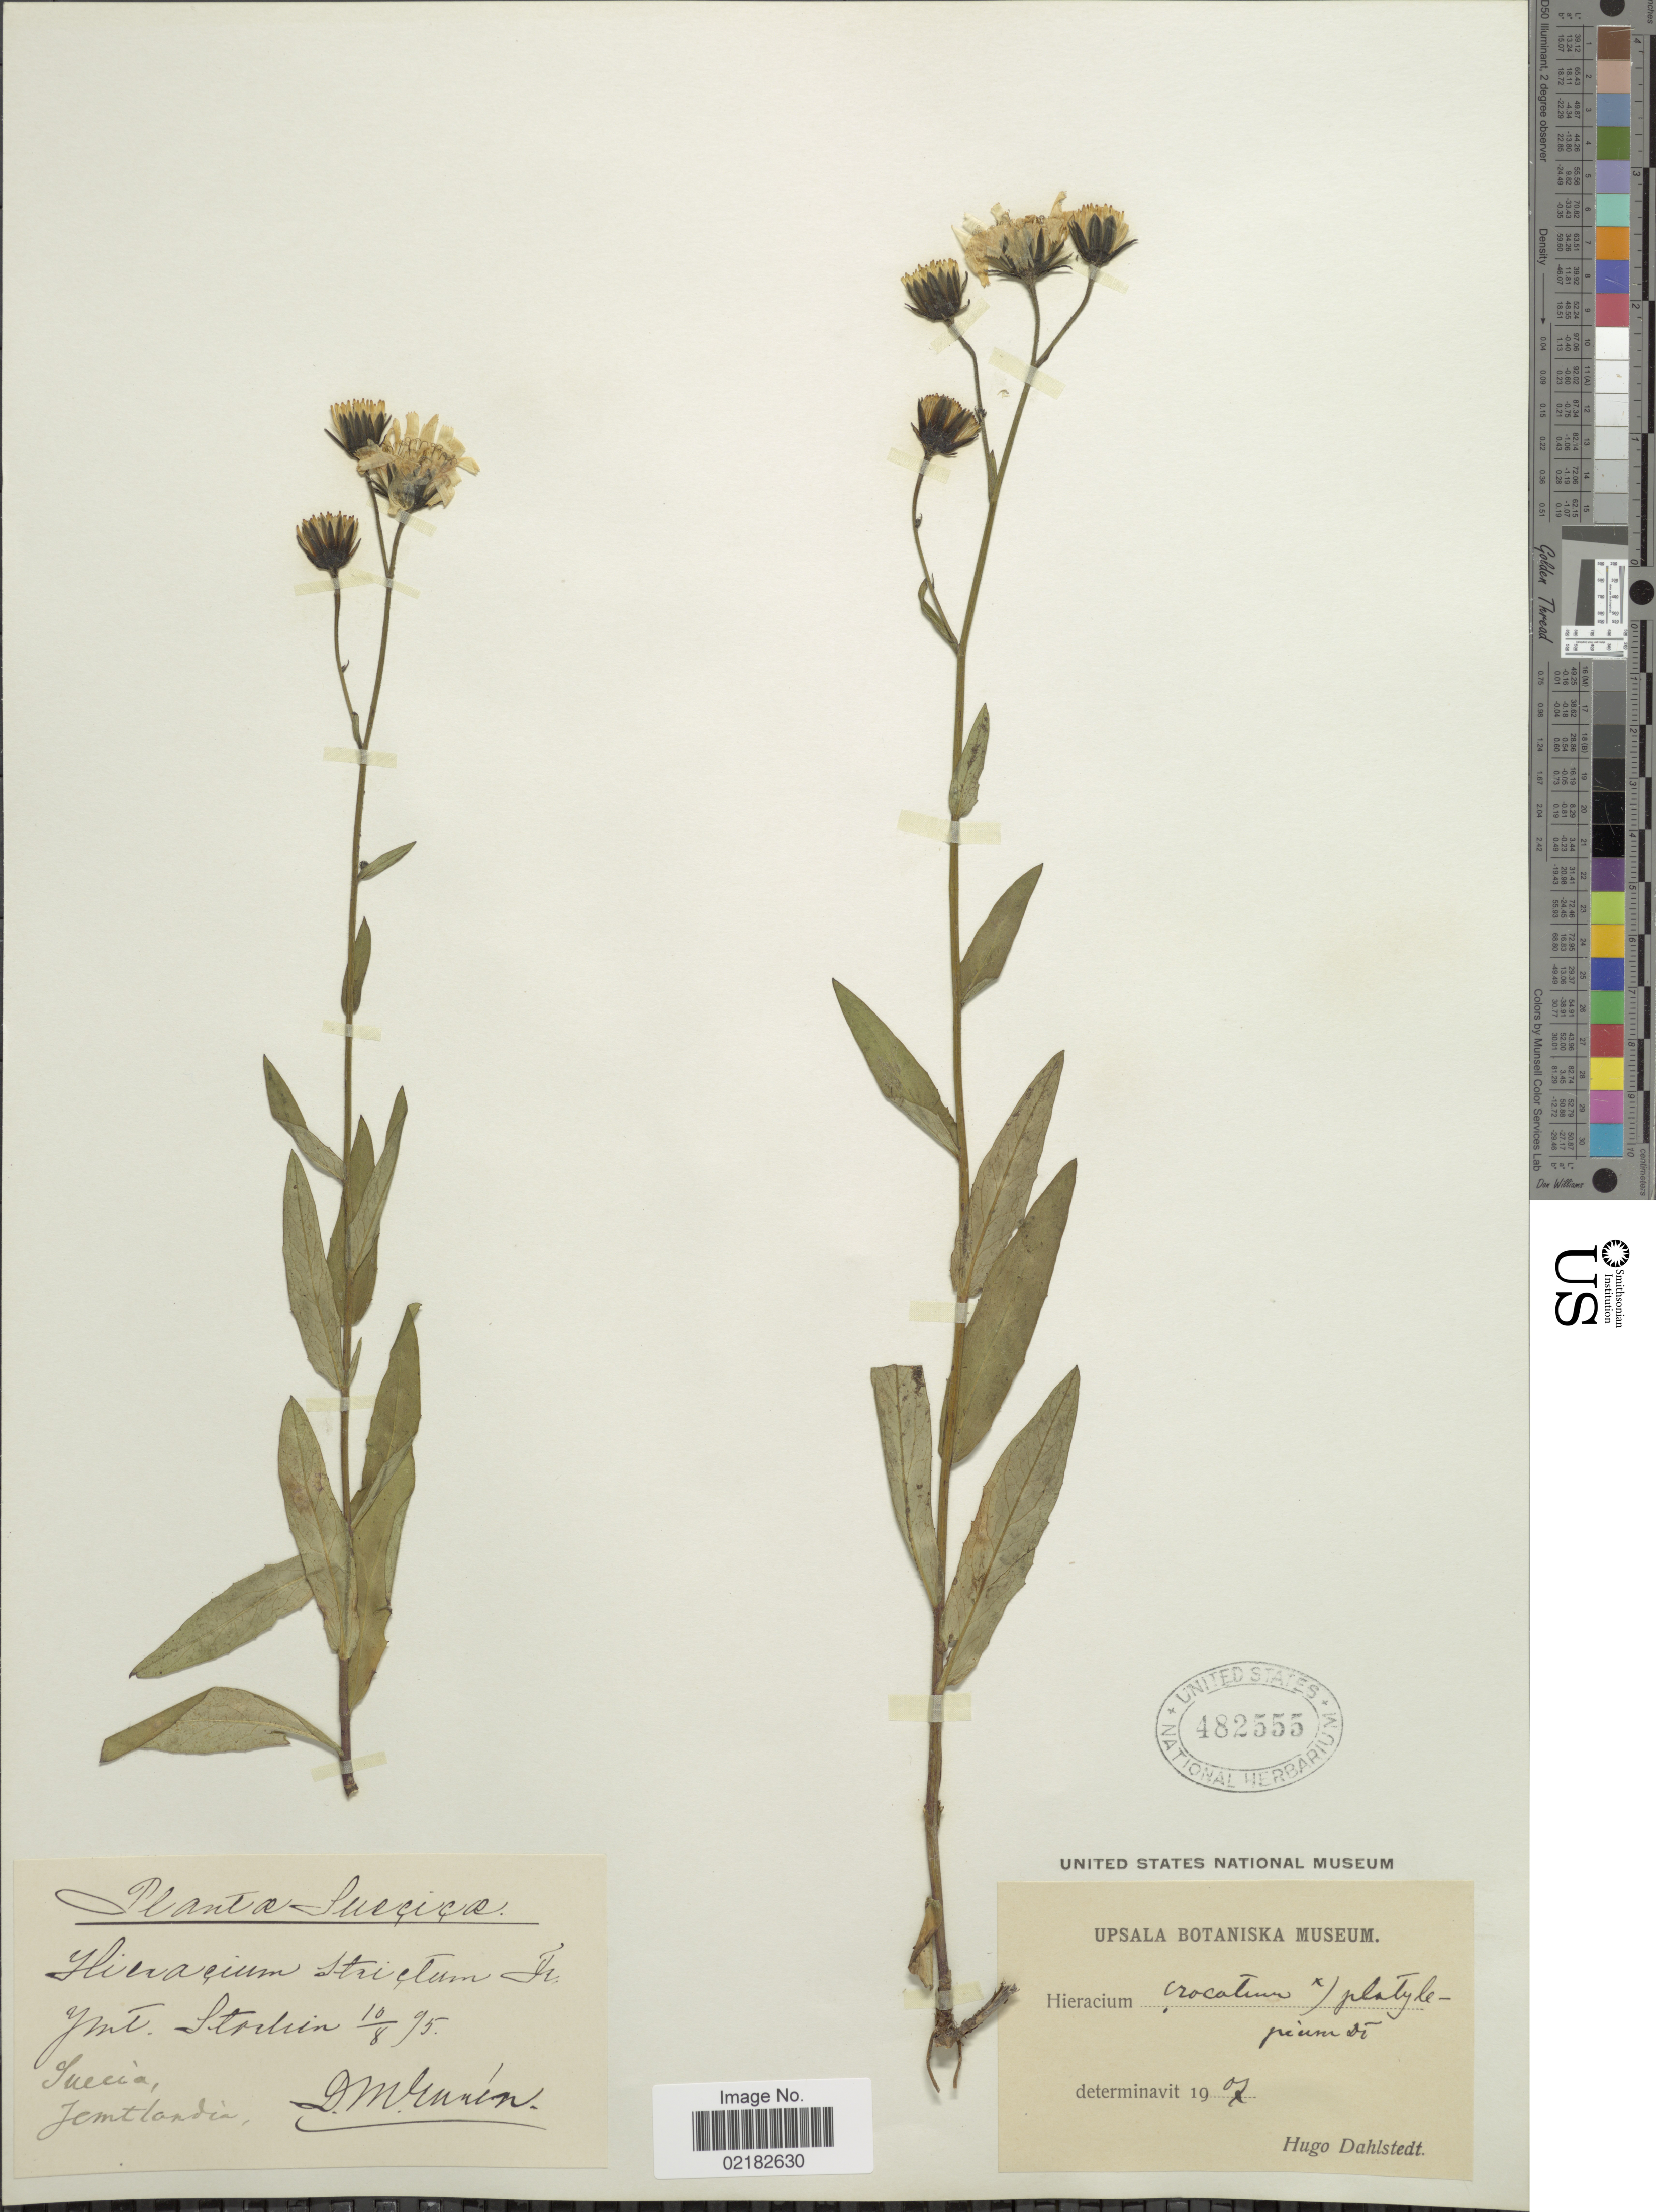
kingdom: Plantae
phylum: Tracheophyta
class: Magnoliopsida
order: Asterales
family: Asteraceae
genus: Hieracium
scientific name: Hieracium crocatum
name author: Fr.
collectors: D. Buren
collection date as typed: Transcribed d/m/y: 10/8/95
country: Sweden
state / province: Jämtland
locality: Suecia, Jemtlandia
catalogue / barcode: US 482555